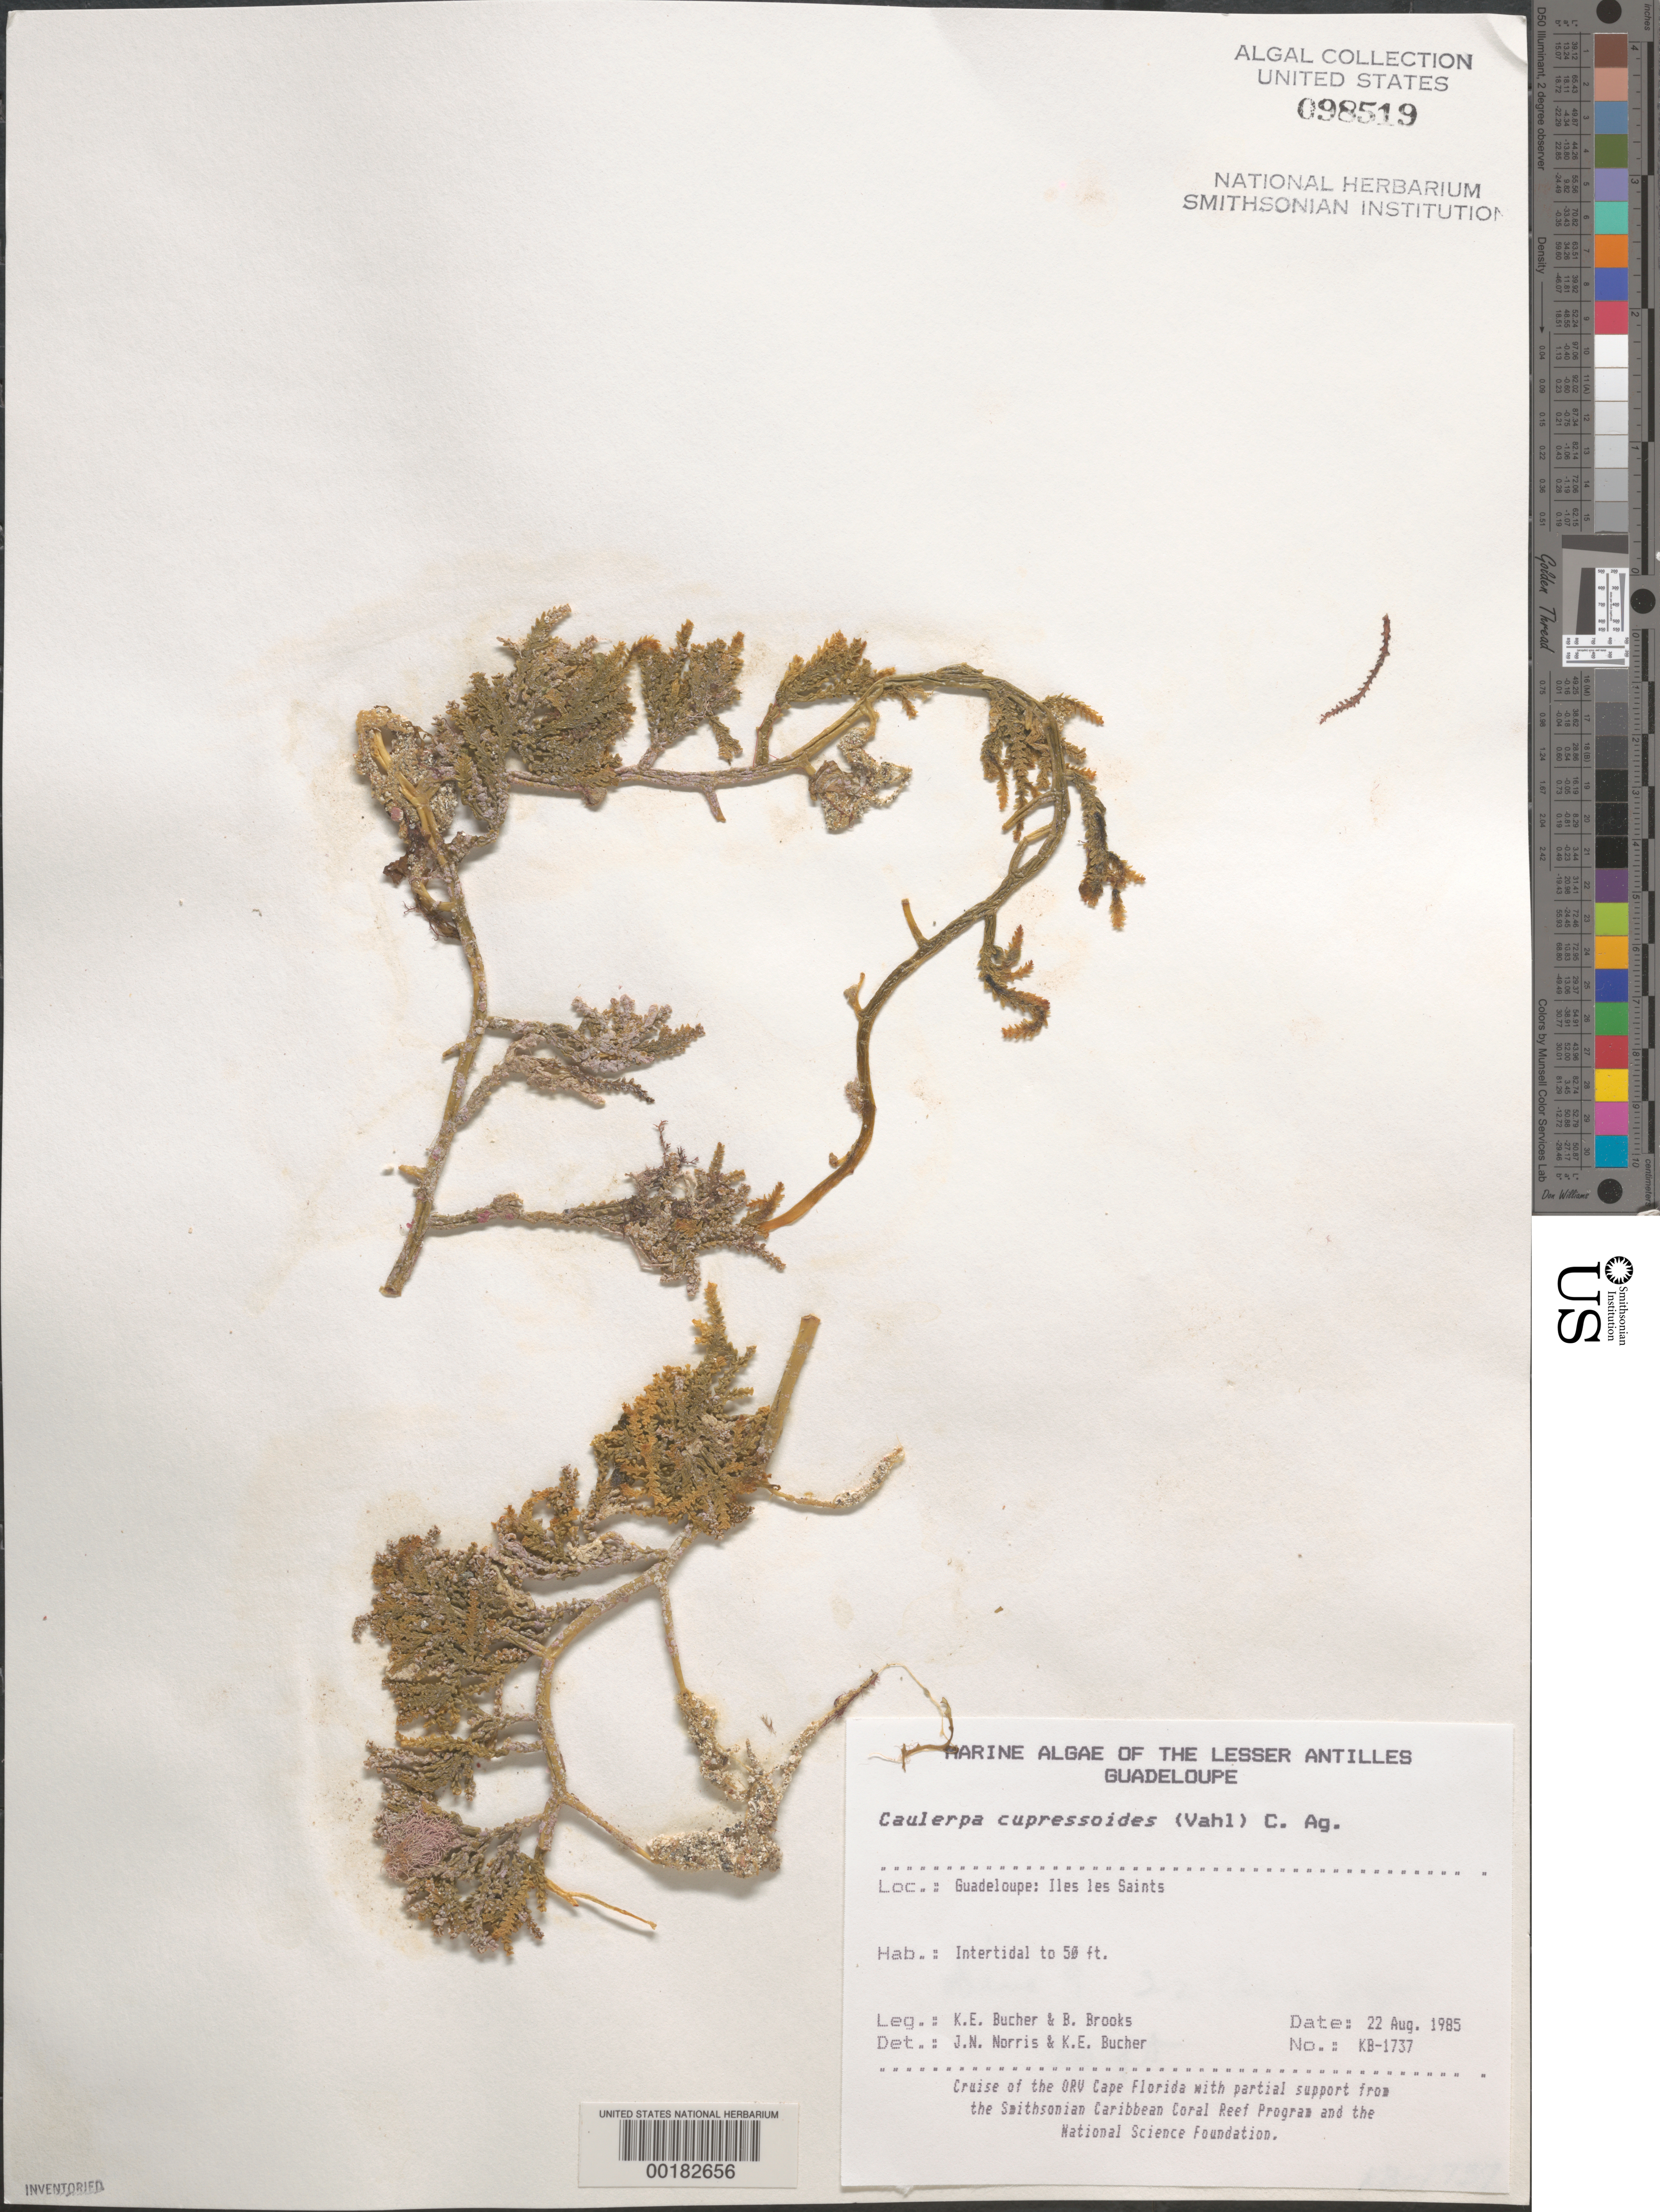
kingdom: Plantae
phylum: Chlorophyta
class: Ulvophyceae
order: Bryopsidales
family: Caulerpaceae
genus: Caulerpa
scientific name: Caulerpa cupressoides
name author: (Vahl) C. Agardh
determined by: Norris, J. N.; Bucher, K. E.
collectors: K. E. Bucher & B. Brooks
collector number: Kb-1737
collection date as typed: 22 Aug 1985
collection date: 1985-08-22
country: Guadeloupe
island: Iles des Saintes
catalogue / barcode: US 98519